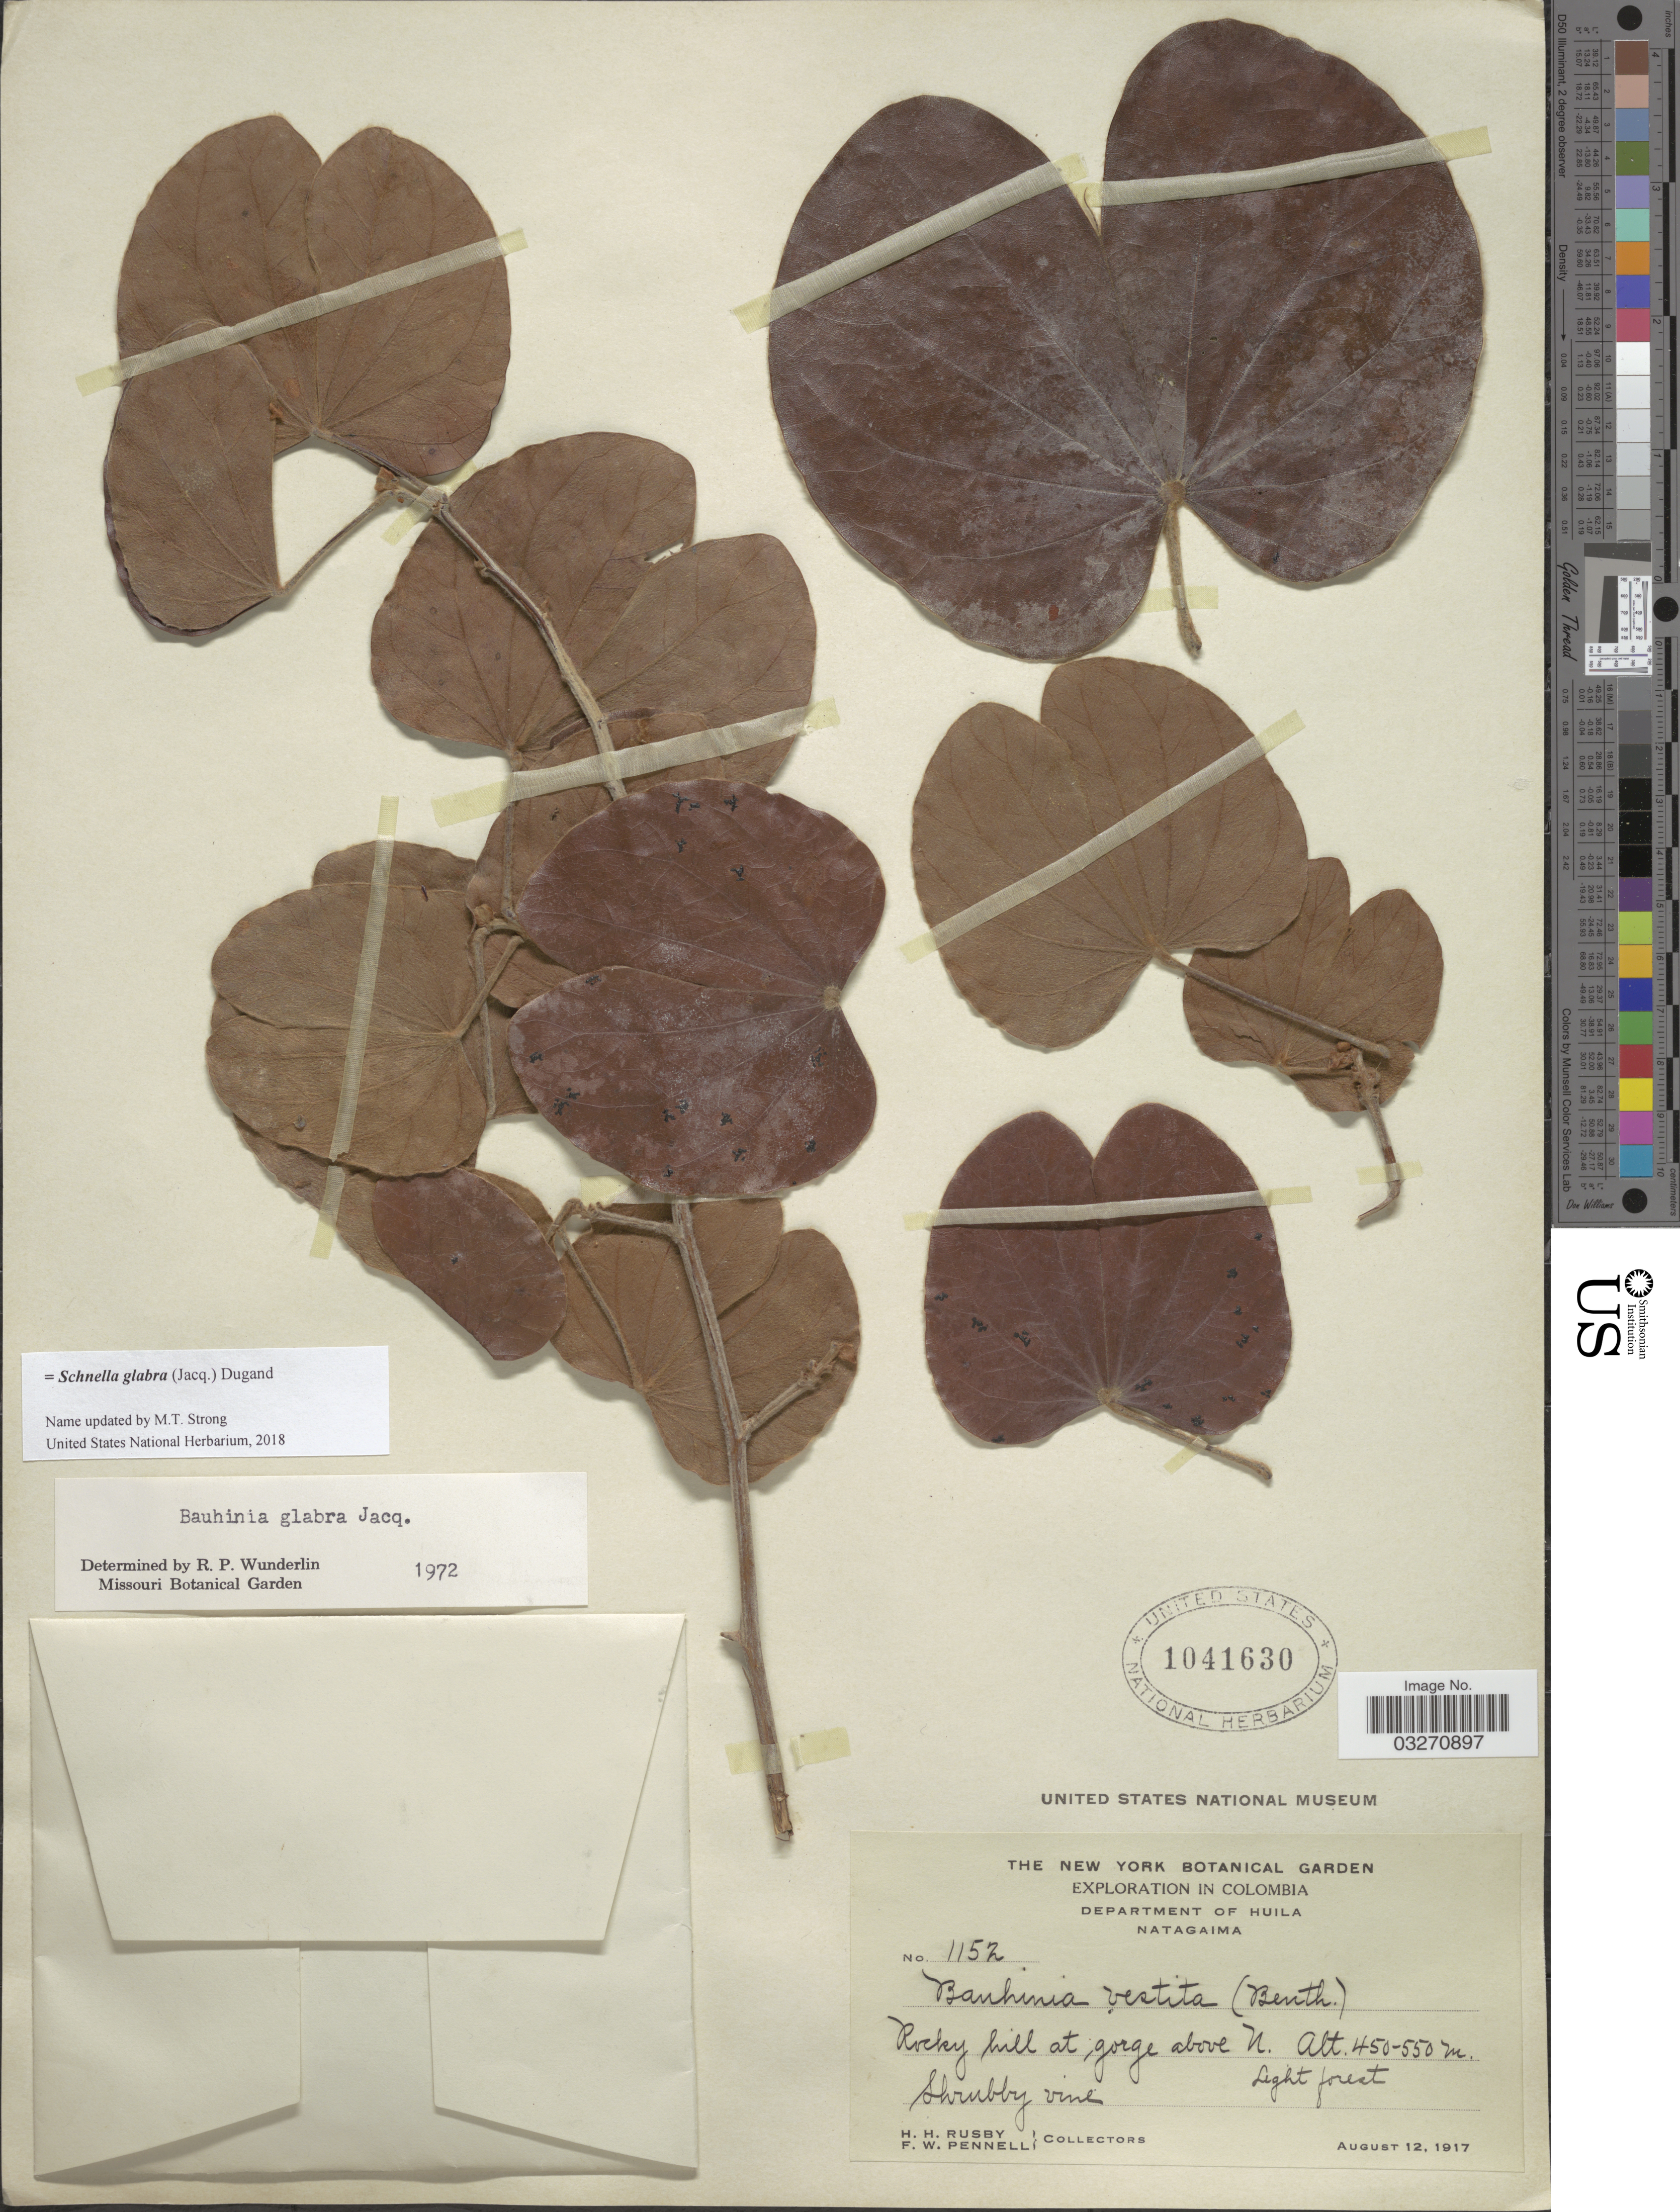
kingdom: Plantae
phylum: Tracheophyta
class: Magnoliopsida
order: Fabales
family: Fabaceae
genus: Schnella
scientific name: Schnella glabra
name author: (Jacq.) Dugand G.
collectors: H. H. Rusby & F. W. Pennell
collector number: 1152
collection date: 1917-08-12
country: Colombia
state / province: Huila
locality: Department of Huila. Natagaima. Gorge above N.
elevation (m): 450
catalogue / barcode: US 1041630